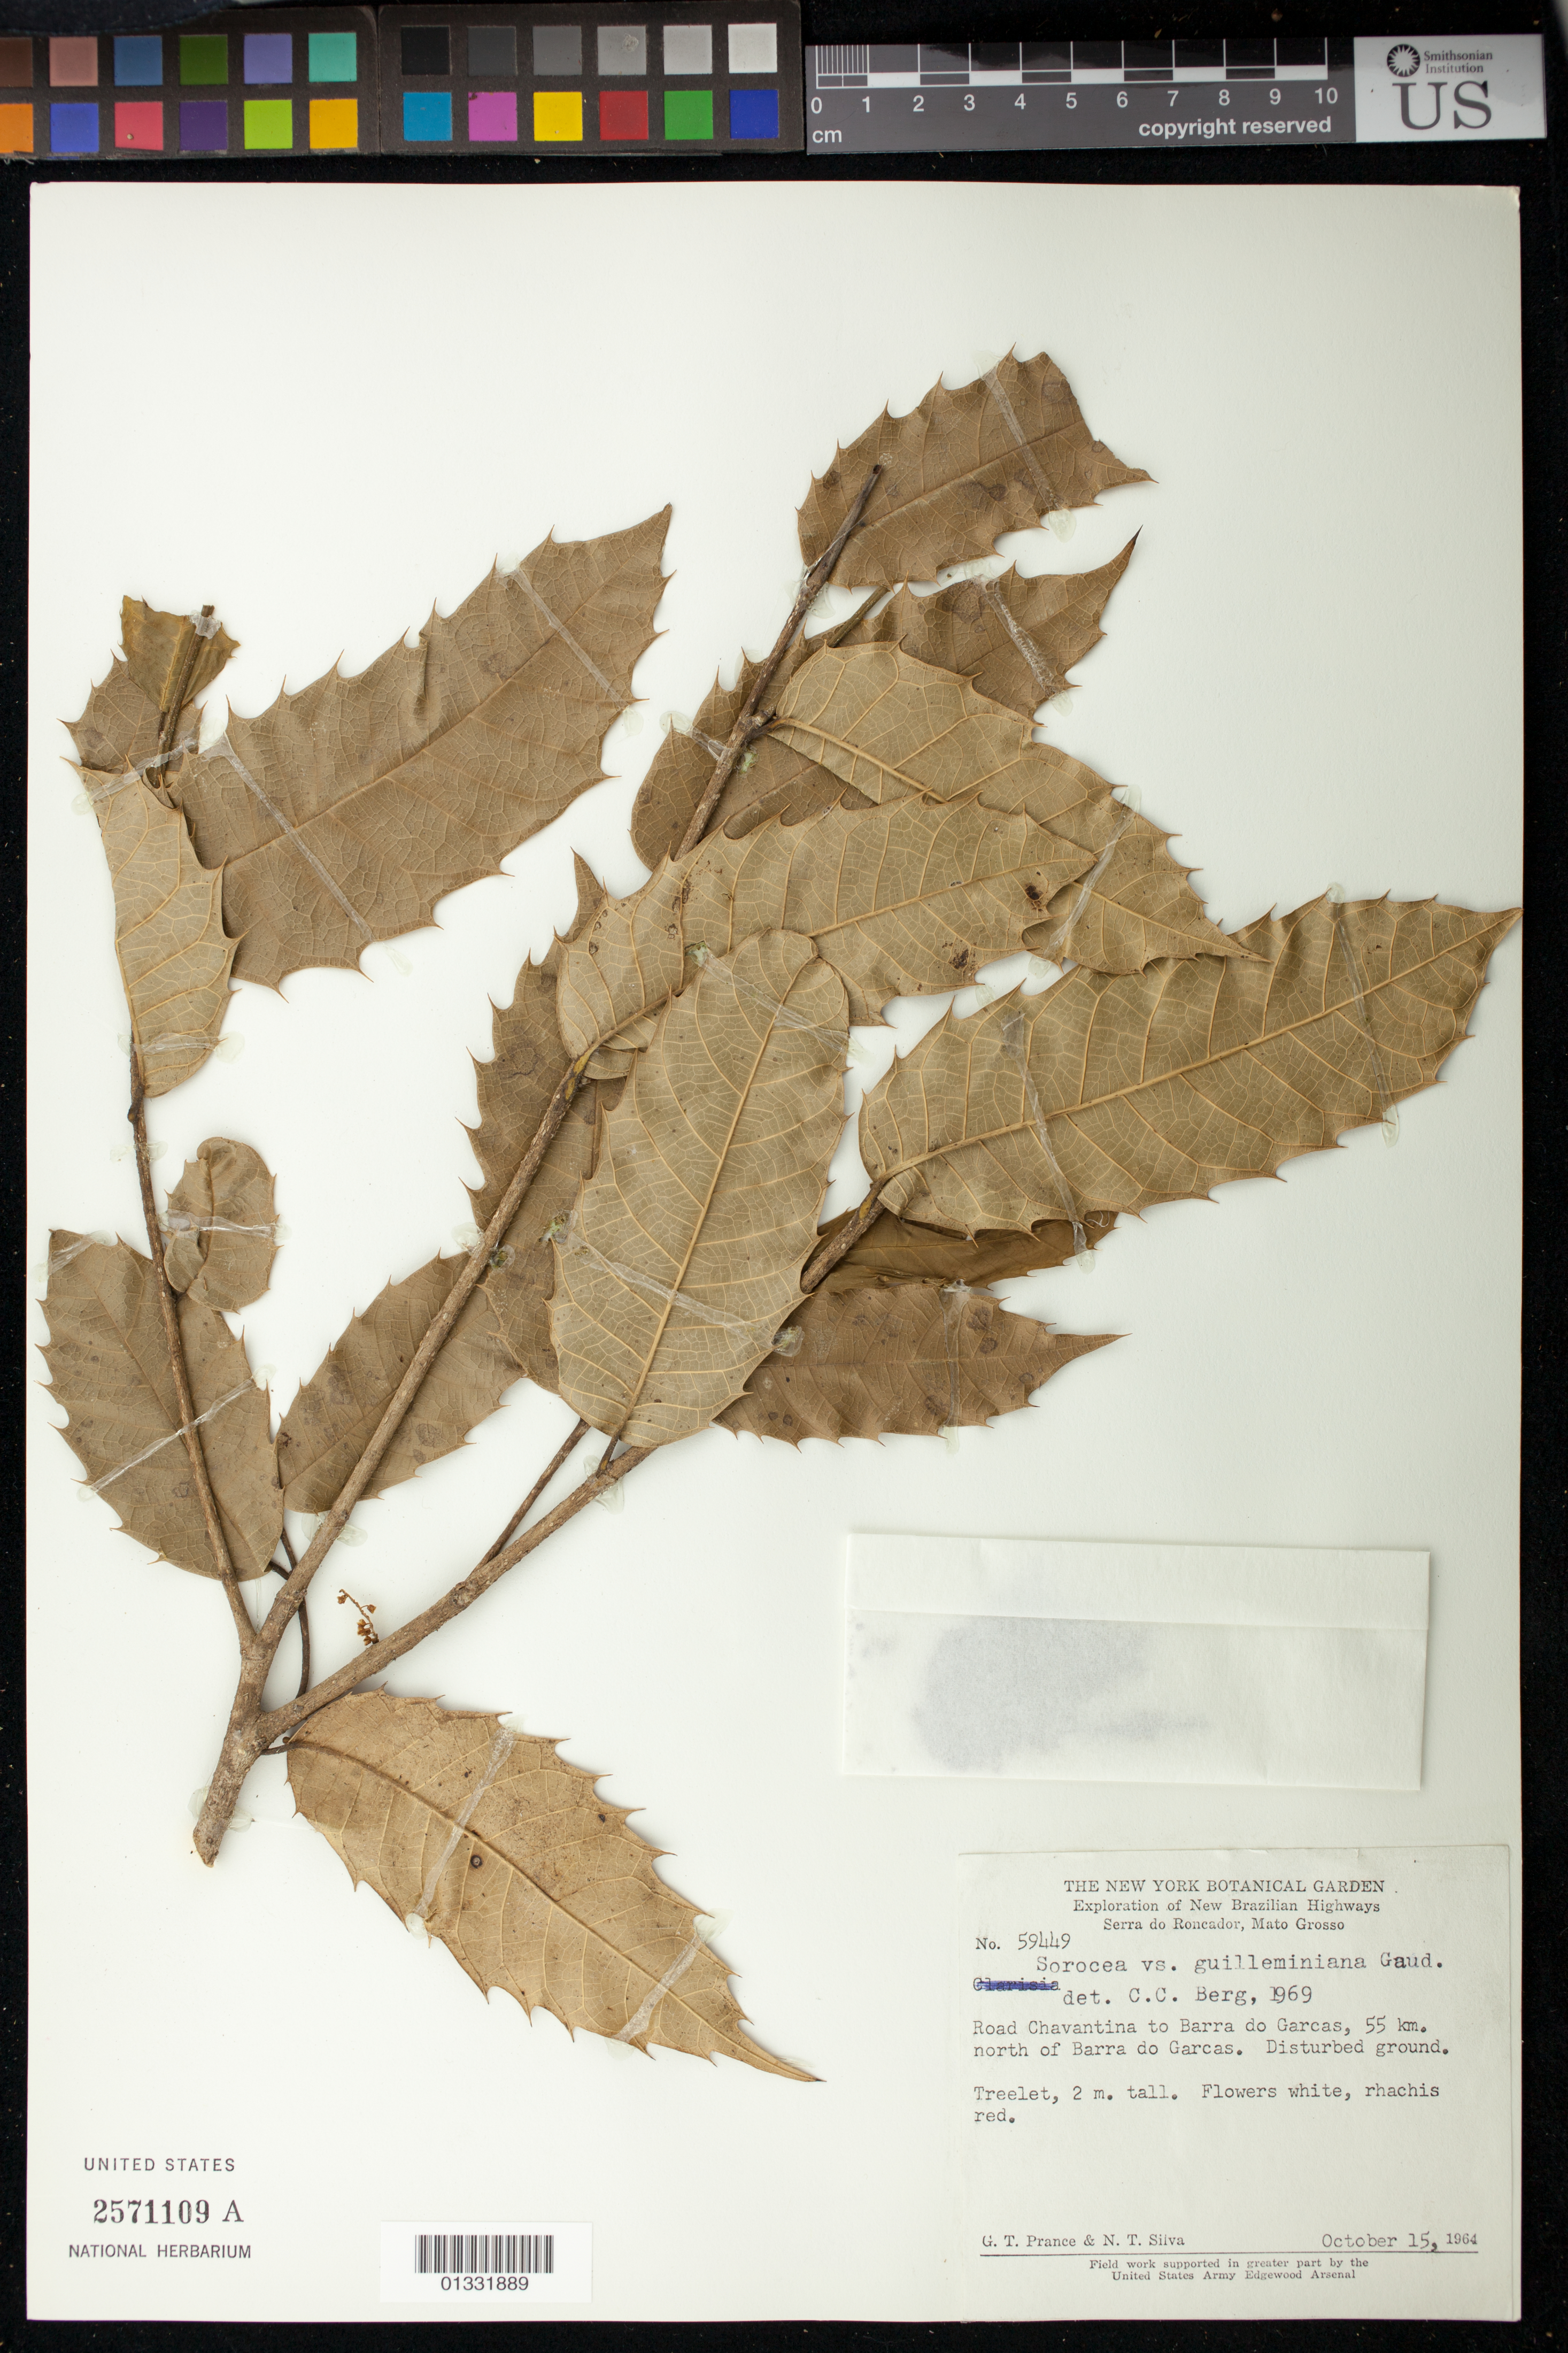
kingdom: Plantae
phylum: Tracheophyta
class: Magnoliopsida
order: Rosales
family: Moraceae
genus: Sorocea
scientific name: Sorocea guilleminiana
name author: Gaudich.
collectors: G. T. Prance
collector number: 59449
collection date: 1964-10-15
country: Brazil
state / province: Mato Grosso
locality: Serra do Roncador. Road Chavantina to Barra do Garças, 55km. north of Barra do Garça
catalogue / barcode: US 2571109A